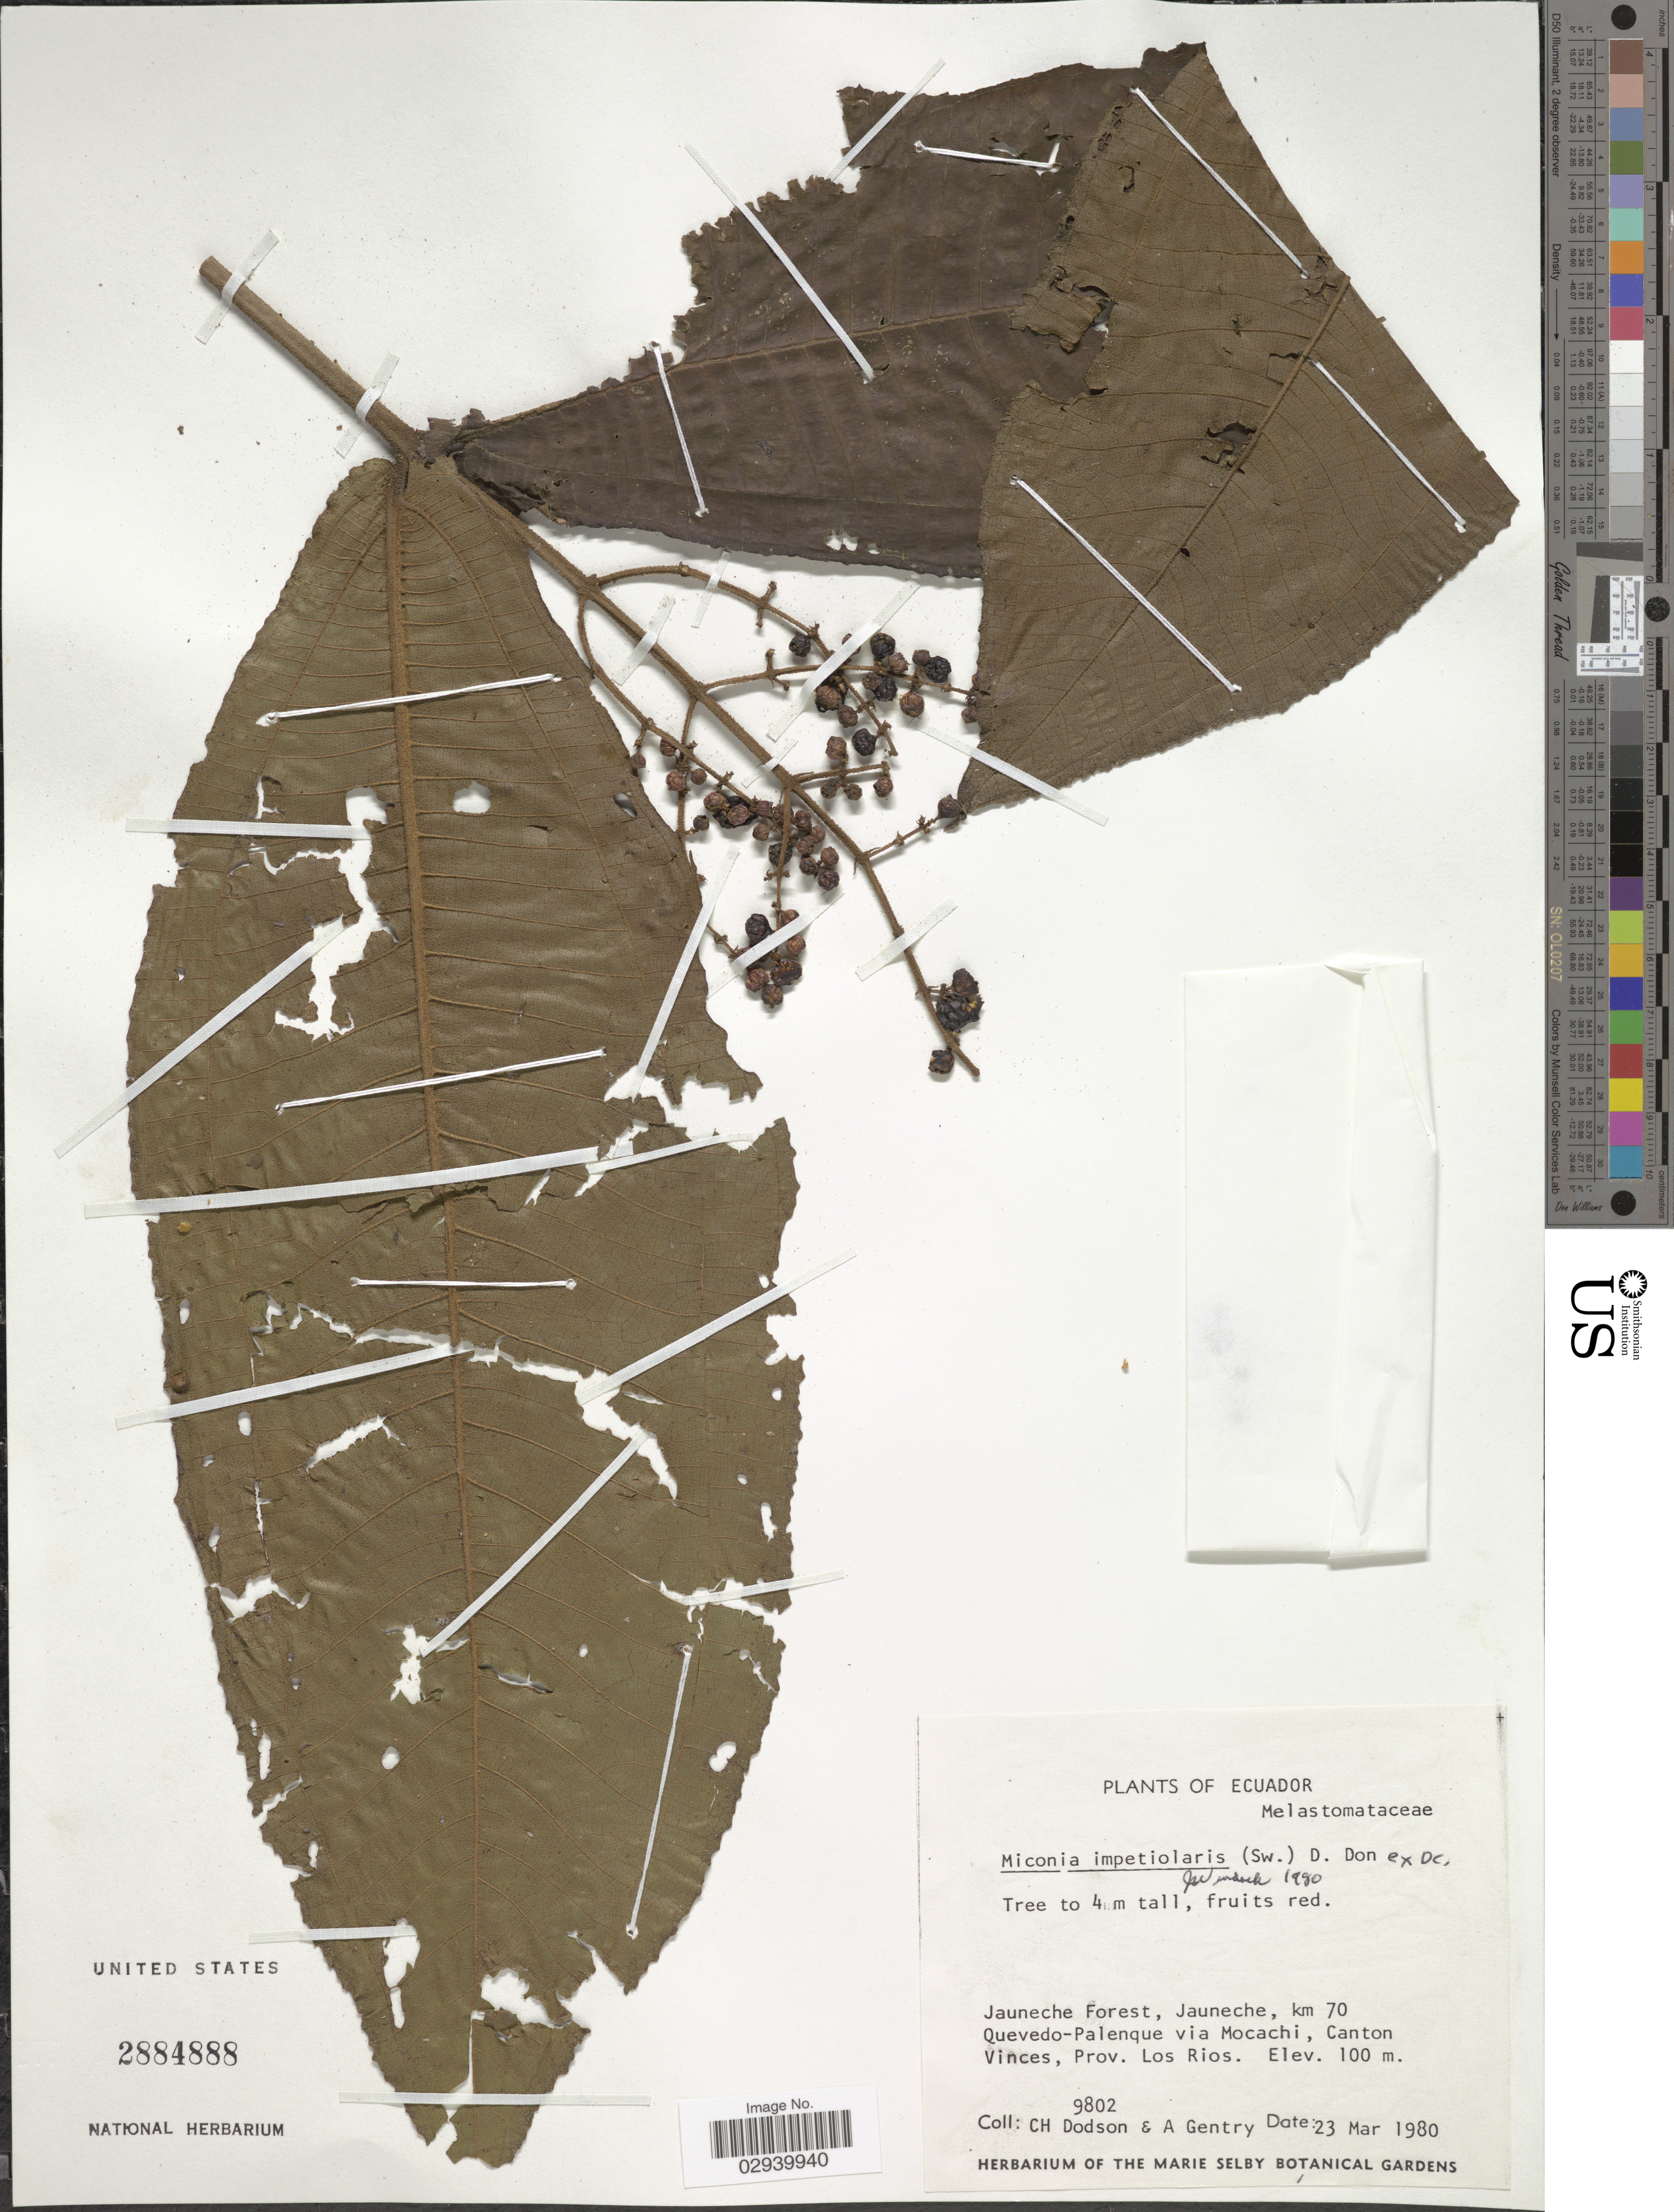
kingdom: Plantae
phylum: Tracheophyta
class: Magnoliopsida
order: Myrtales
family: Melastomataceae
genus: Miconia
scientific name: Miconia impetiolaris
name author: (Sw.) D. Don ex DC.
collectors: C. H. Dodson & A. H. Gentry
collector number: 9802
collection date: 1980-03-23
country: Ecuador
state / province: Los Ríos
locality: Jauneche Forest, Jauneche, km 70 Quevedo-Palenque via Mocachi, Canton Vinces, Prov. Los Rios.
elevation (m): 100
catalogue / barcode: US 2884888